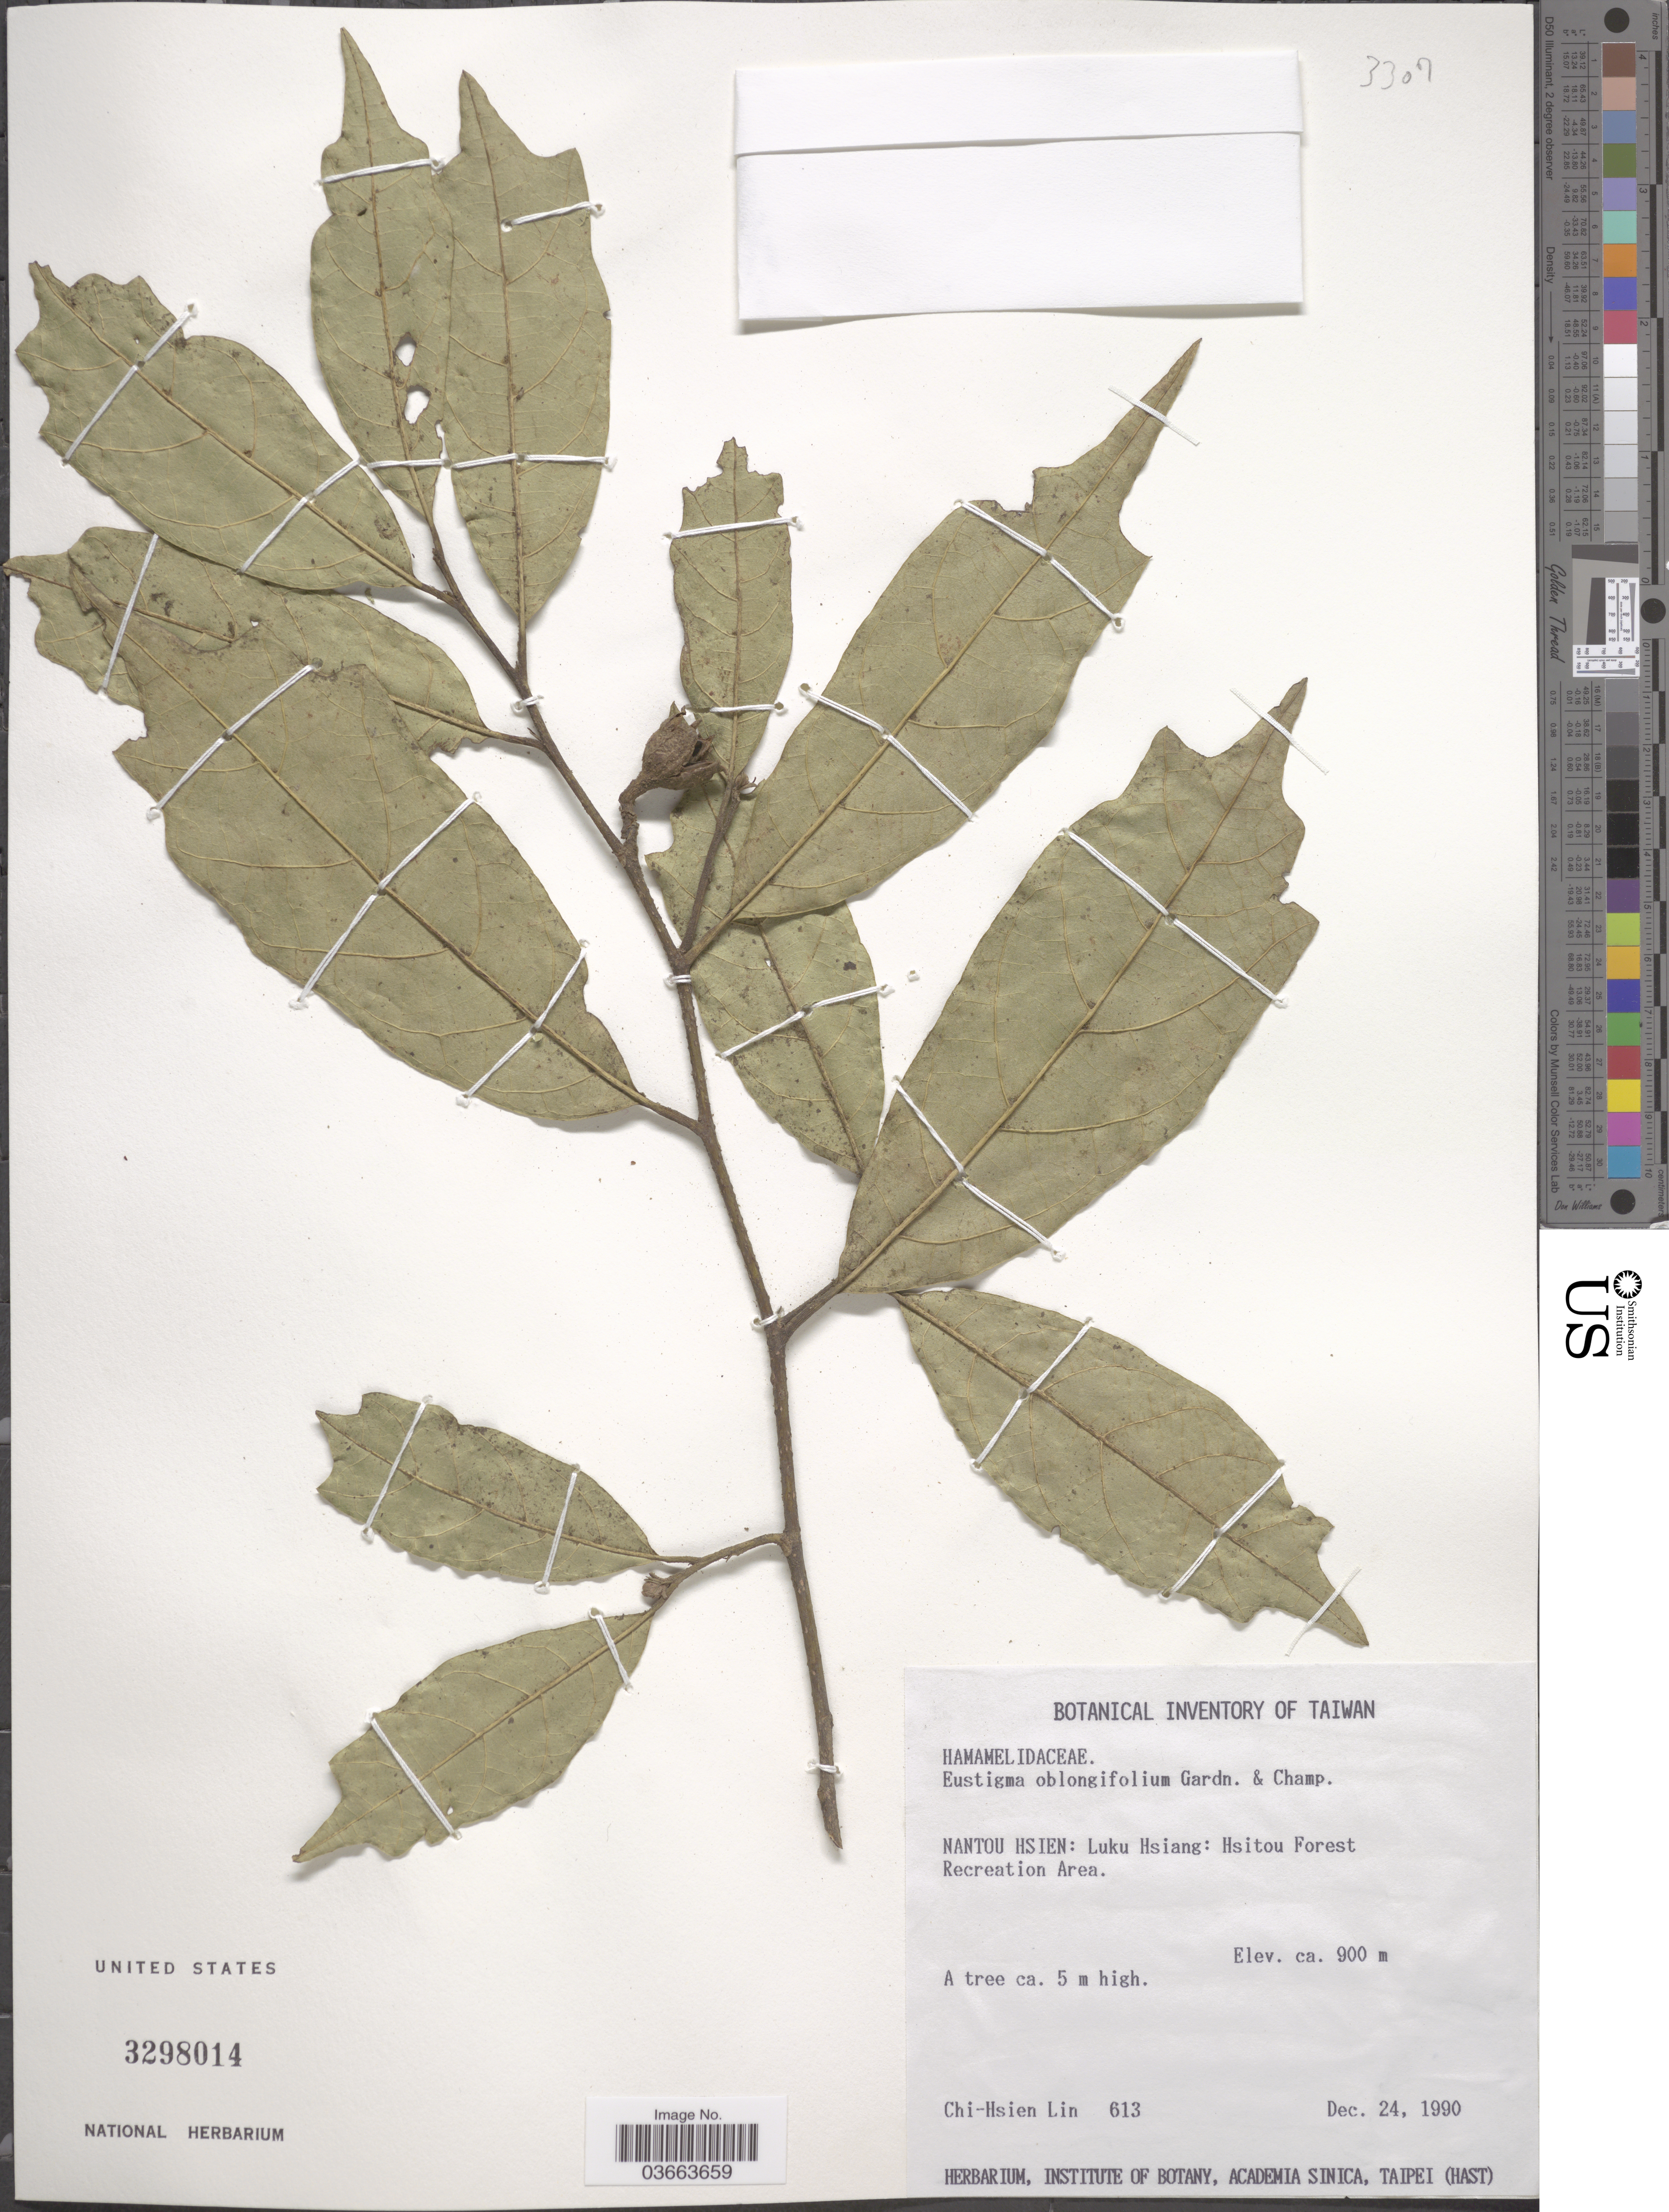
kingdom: Plantae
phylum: Tracheophyta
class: Magnoliopsida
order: Saxifragales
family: Hamamelidaceae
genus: Eustigma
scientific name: Eustigma oblongifolium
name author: Gardner & Champ.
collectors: C. Lin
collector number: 613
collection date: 1990-12-24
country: Taiwan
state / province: Nantou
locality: Nantou Hsien: Luku Hsiang: Hsitou Forest Recreation Area.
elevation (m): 900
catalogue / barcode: US 3298014